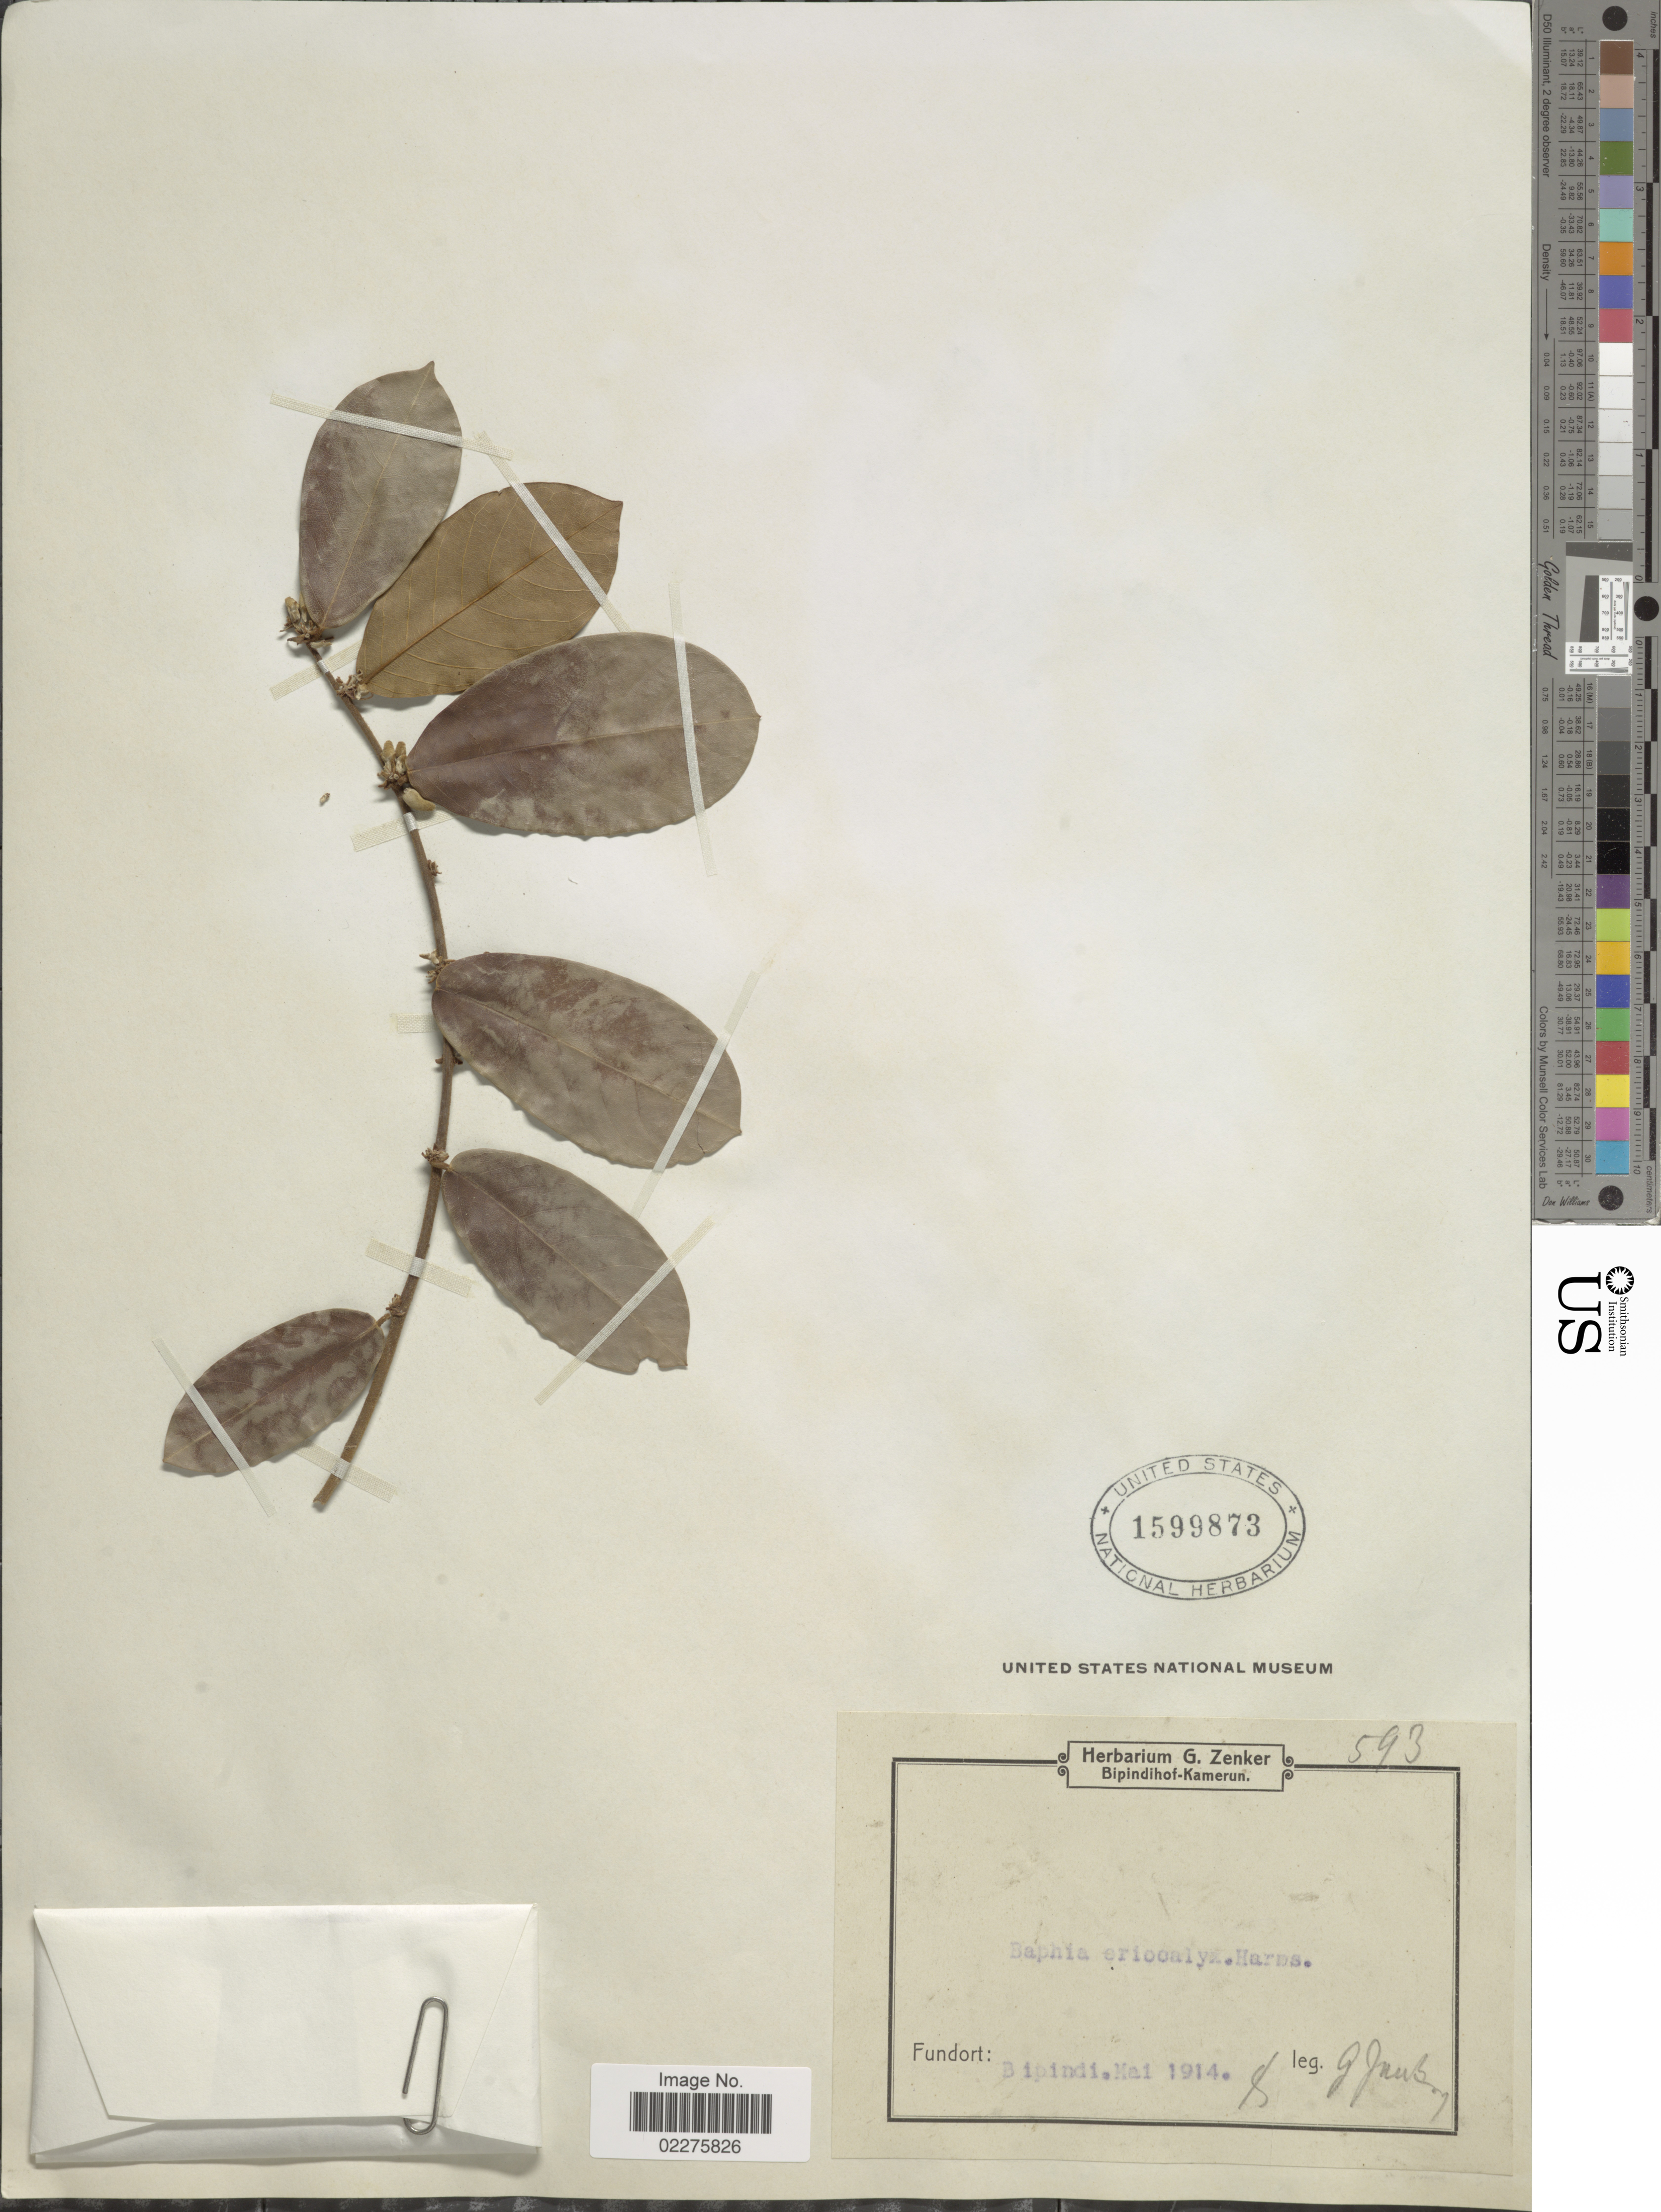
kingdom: Plantae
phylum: Tracheophyta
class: Magnoliopsida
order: Fabales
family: Fabaceae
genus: Baphia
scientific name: Baphia eriocalyx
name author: Harms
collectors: G. Jankay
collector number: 593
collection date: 1914-05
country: Cameroon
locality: Bipindi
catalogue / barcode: US 1599873